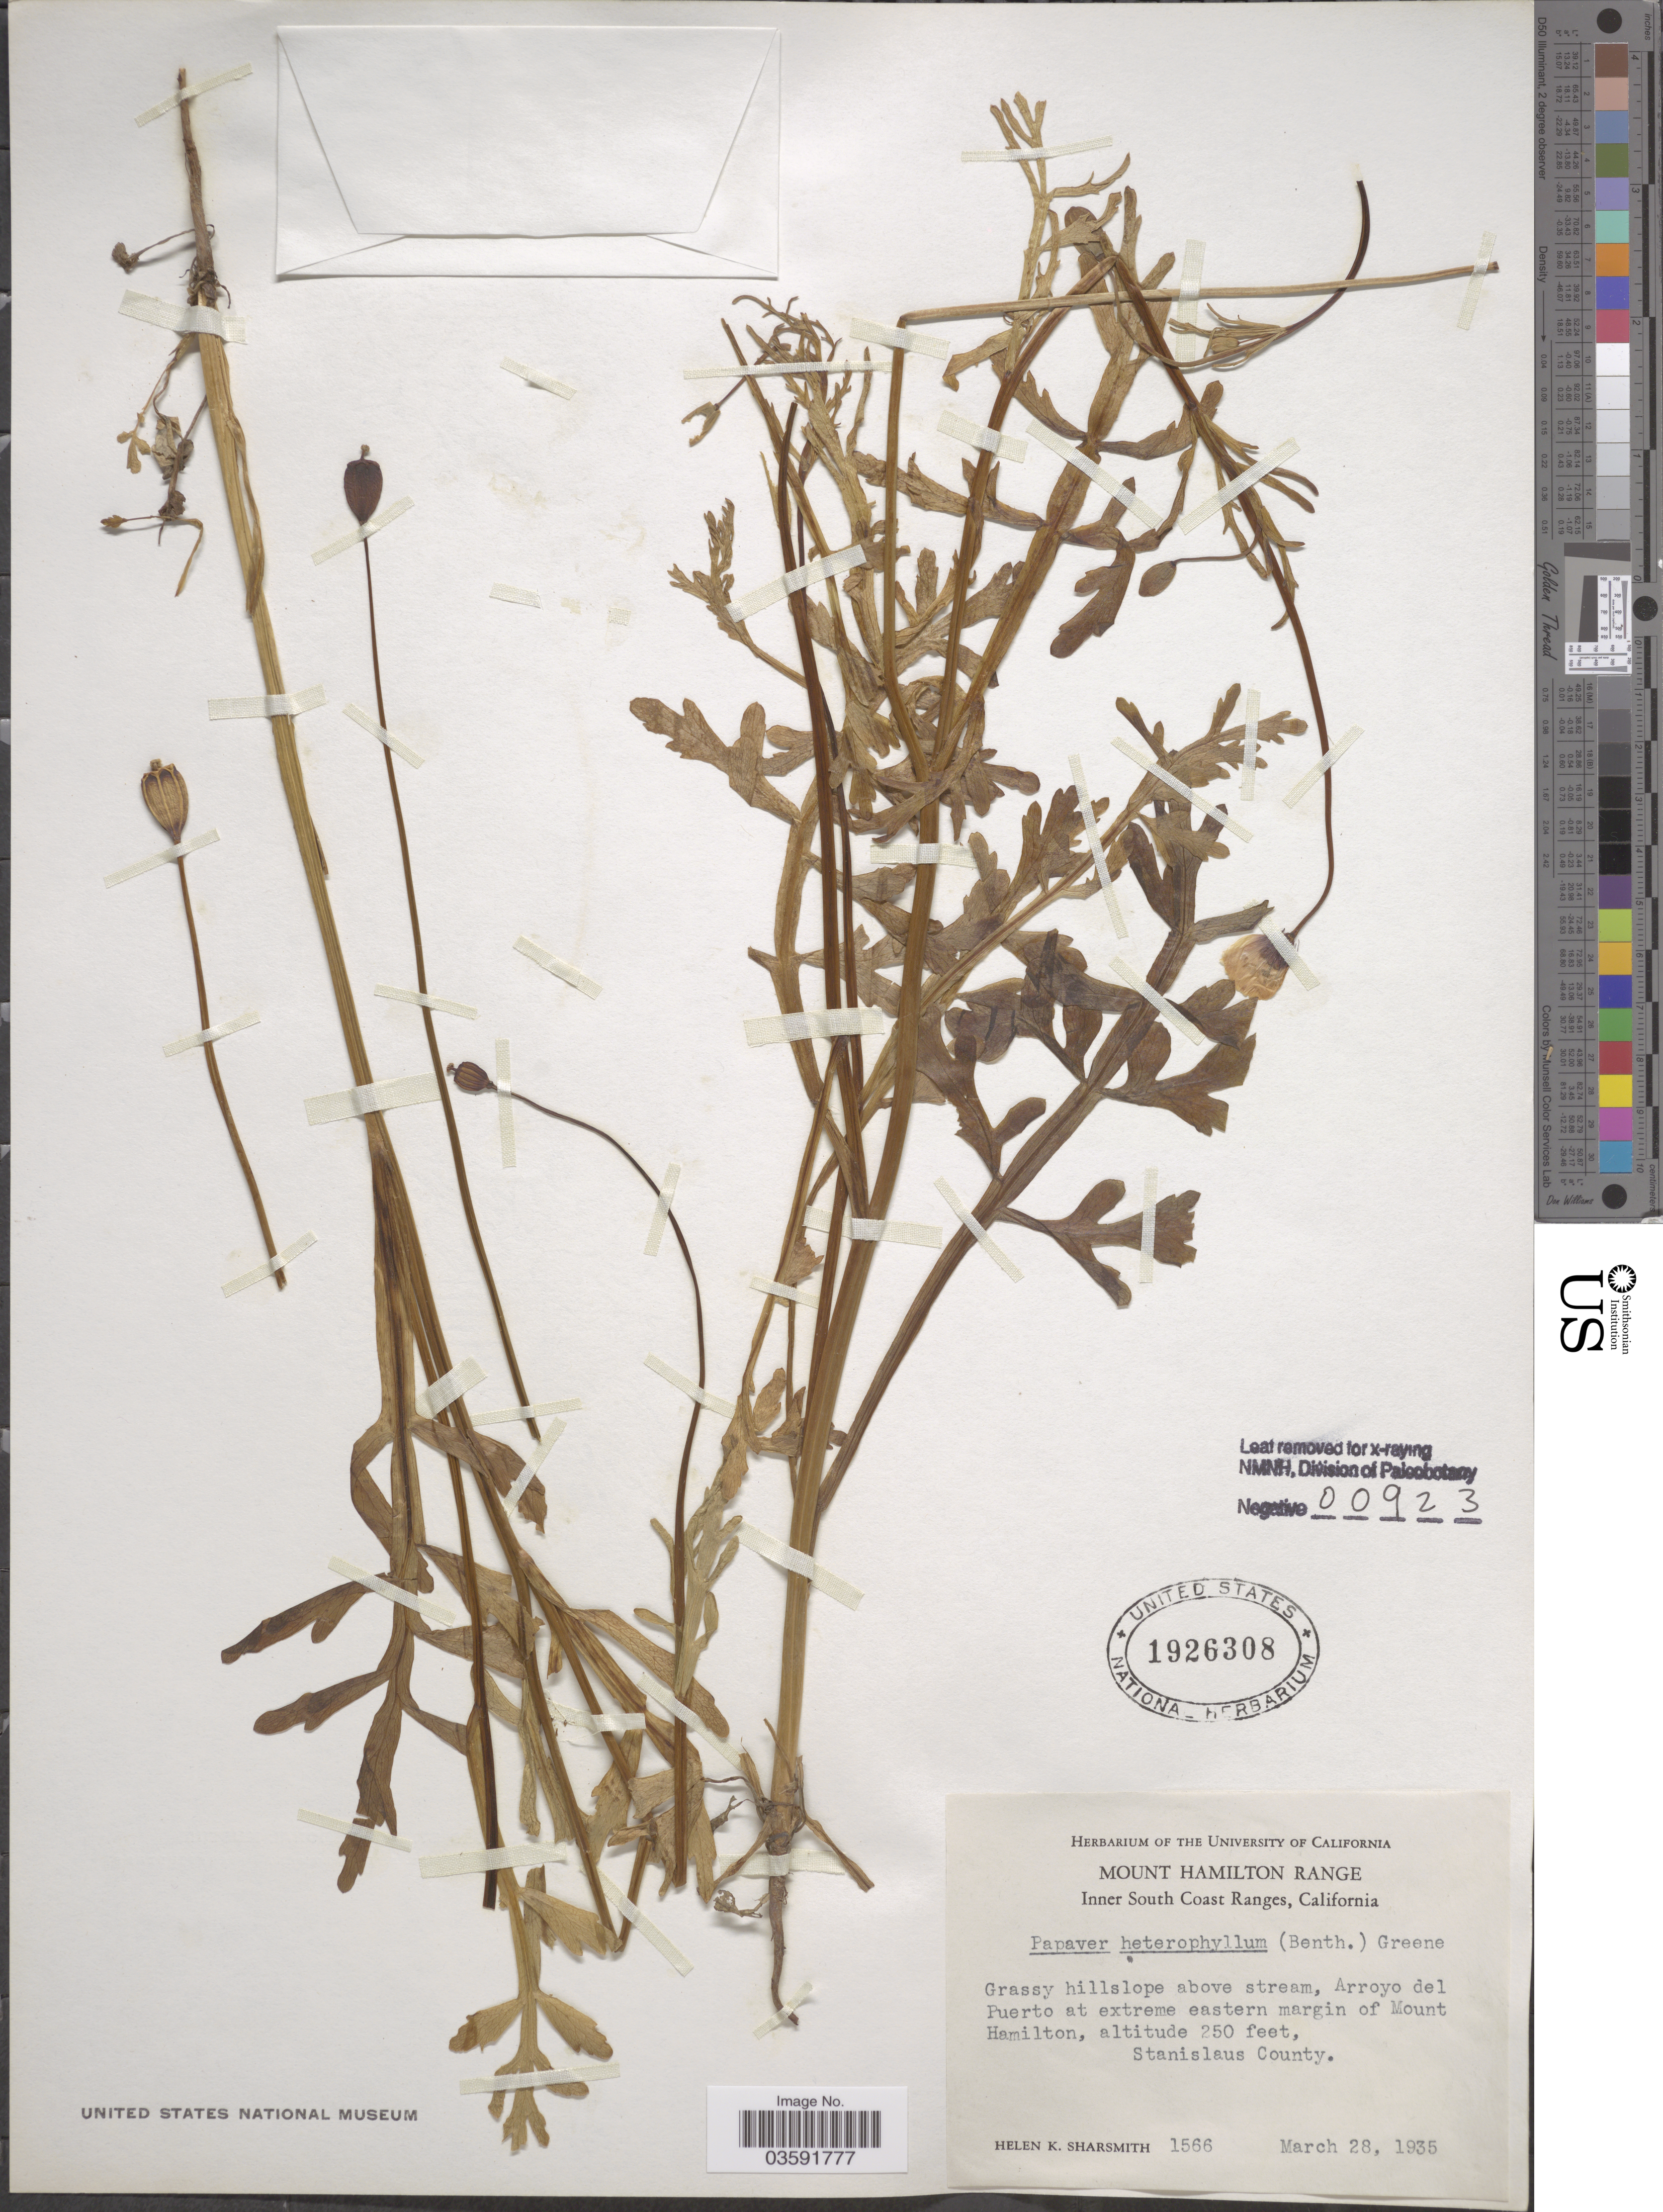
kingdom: Plantae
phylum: Tracheophyta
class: Magnoliopsida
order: Ranunculales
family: Papaveraceae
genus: Papaver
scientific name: Papaver heterophyllum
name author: (Benth.) Greene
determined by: Strong, M. T., (US), Smithsonian Institution - National Museum of Natural History (UNITED STATES)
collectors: H. Sharsmith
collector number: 1566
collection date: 1935-03-28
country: United States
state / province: California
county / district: Stanislaus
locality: Mount Hamilton Range. Inner South Coast Ranges. Arroyo del Puerto at extreme eastern margin of Mount Hamilton. Stanislaus County.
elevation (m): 76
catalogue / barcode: US 1926308